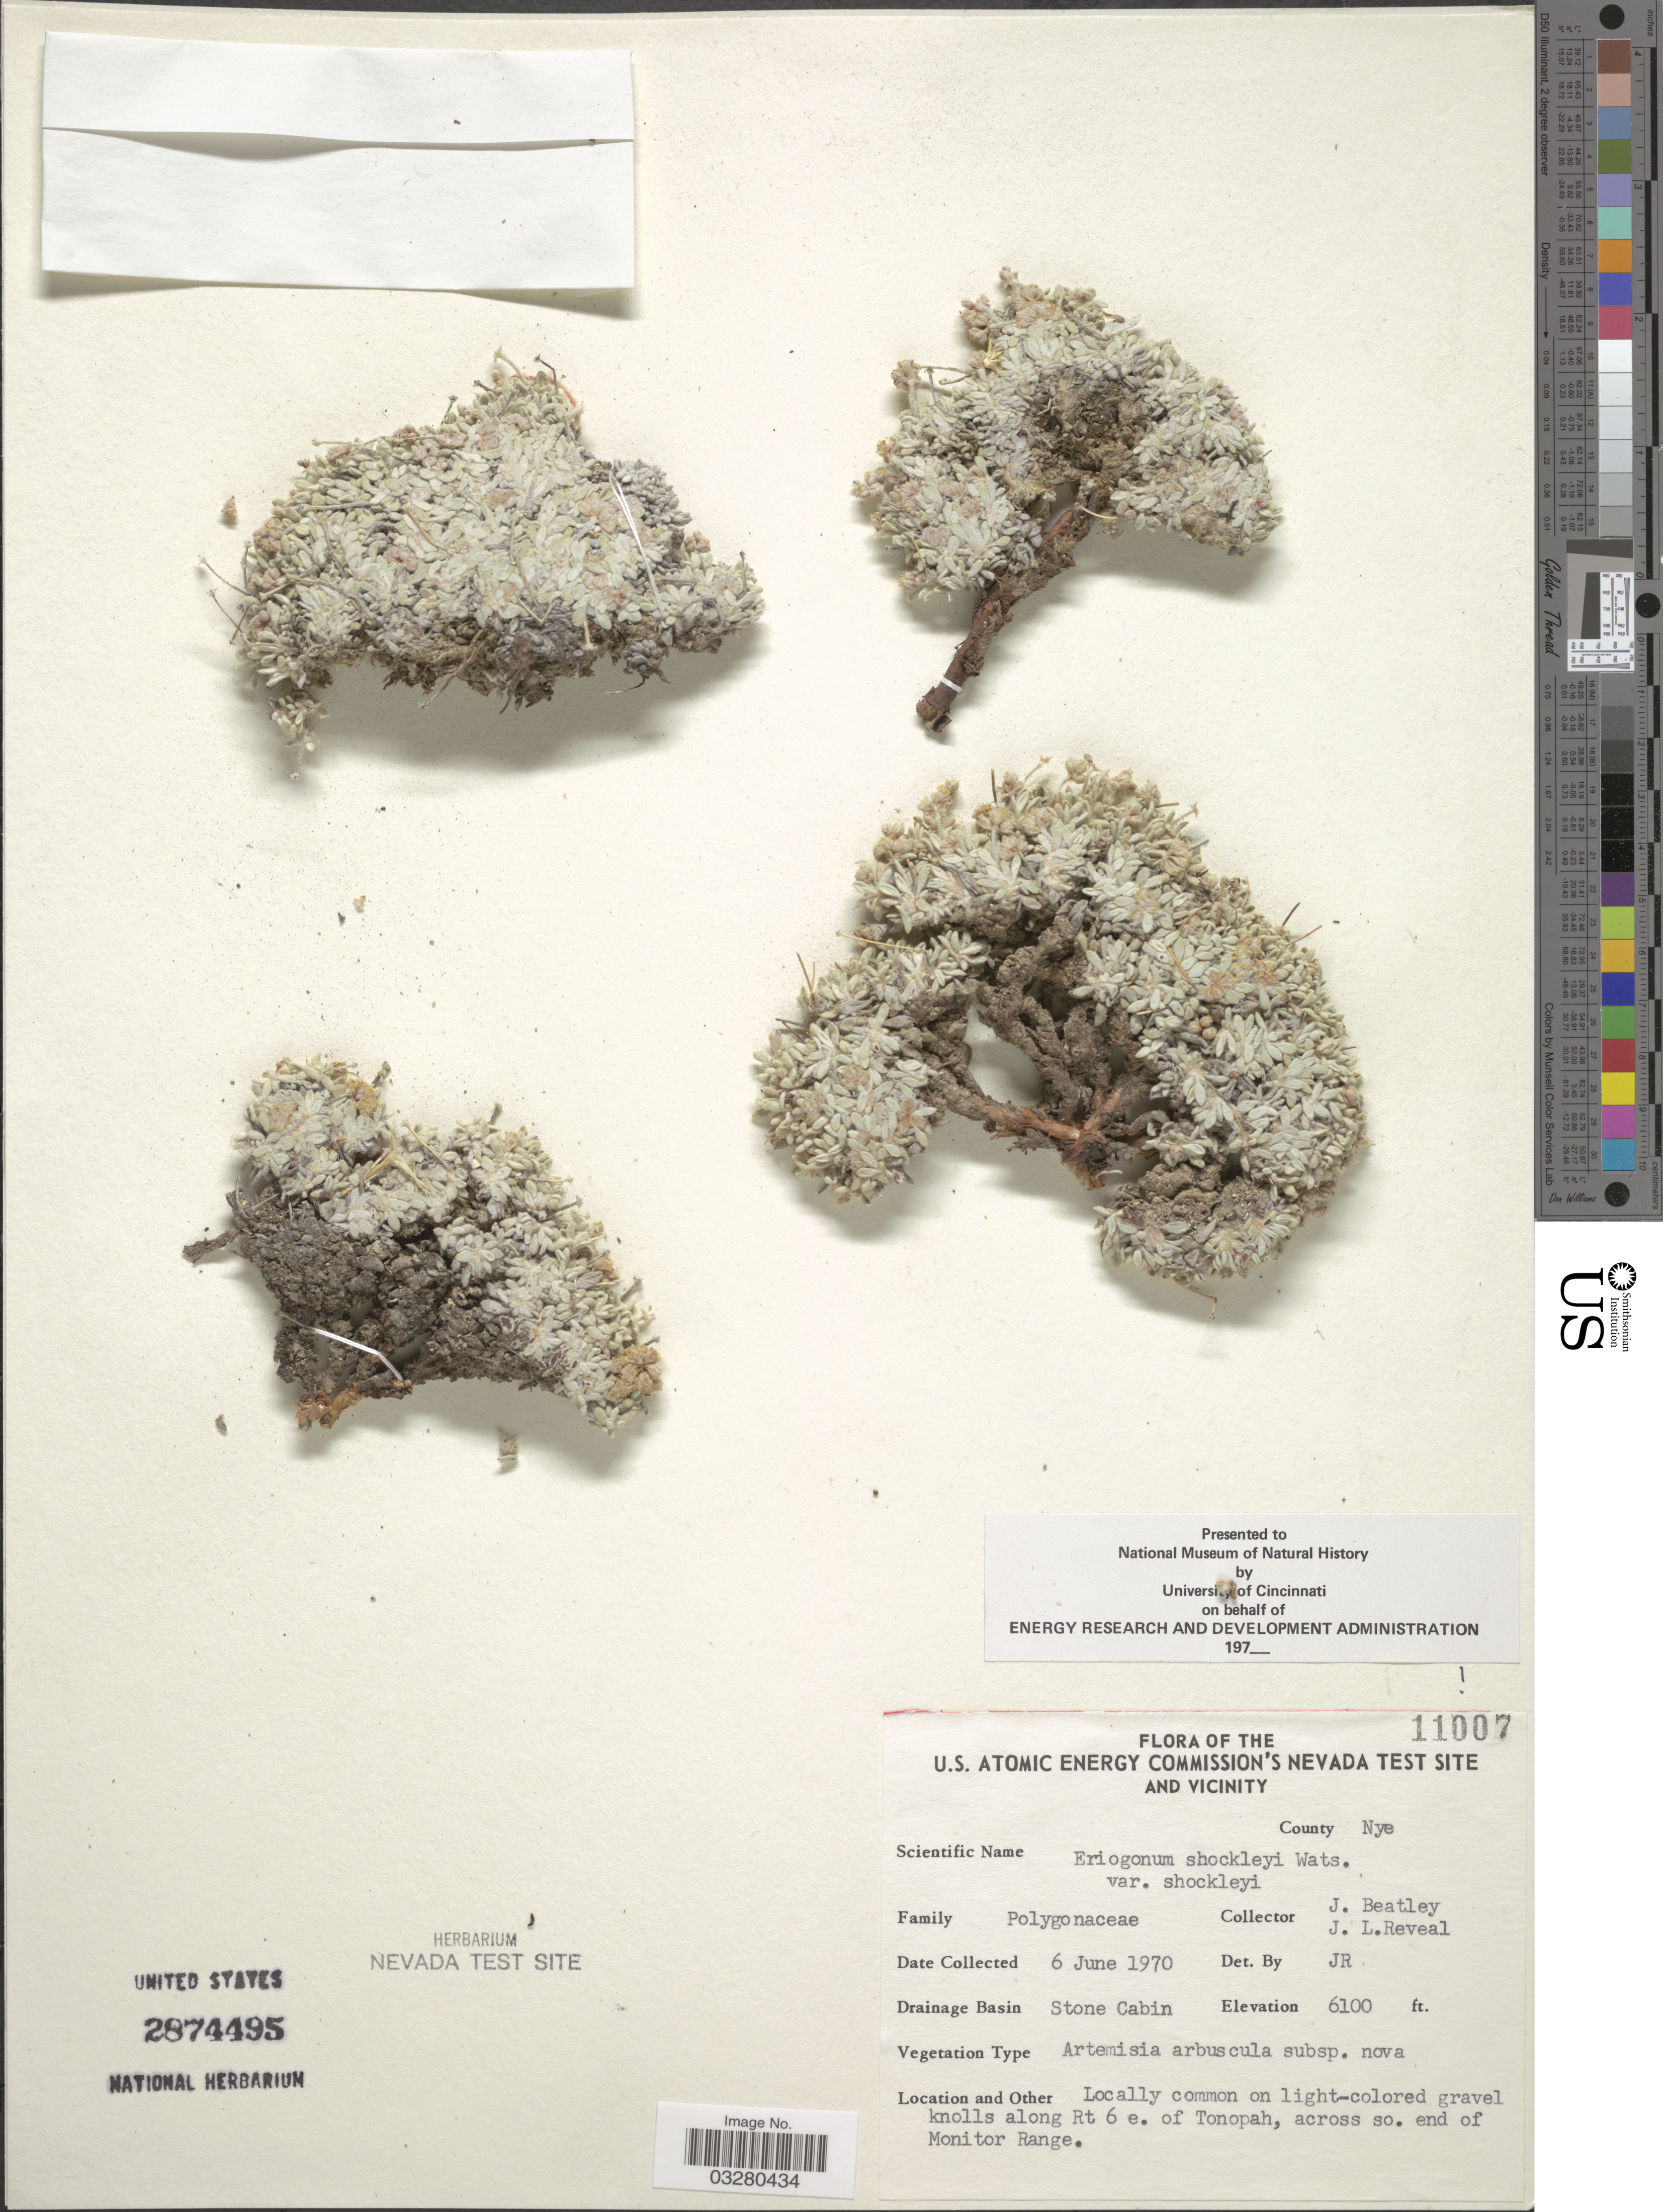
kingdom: Plantae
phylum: Tracheophyta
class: Magnoliopsida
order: Caryophyllales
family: Polygonaceae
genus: Eriogonum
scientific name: Eriogonum shockleyi var. shockleyi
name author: S. Watson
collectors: J. C. Beatley & J. L. Reveal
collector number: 11007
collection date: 1970-06-06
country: United States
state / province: Nevada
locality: U.S. Atomic Energy Commission's Nevada Test Site and Vicinity. County Nye. Drainage Basin Stone Cabin. Locally common on light-colored gravel knolls along Rt 6 e. of Tonopah, across so. end of Monitor Range.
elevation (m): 1859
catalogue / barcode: US 2874495